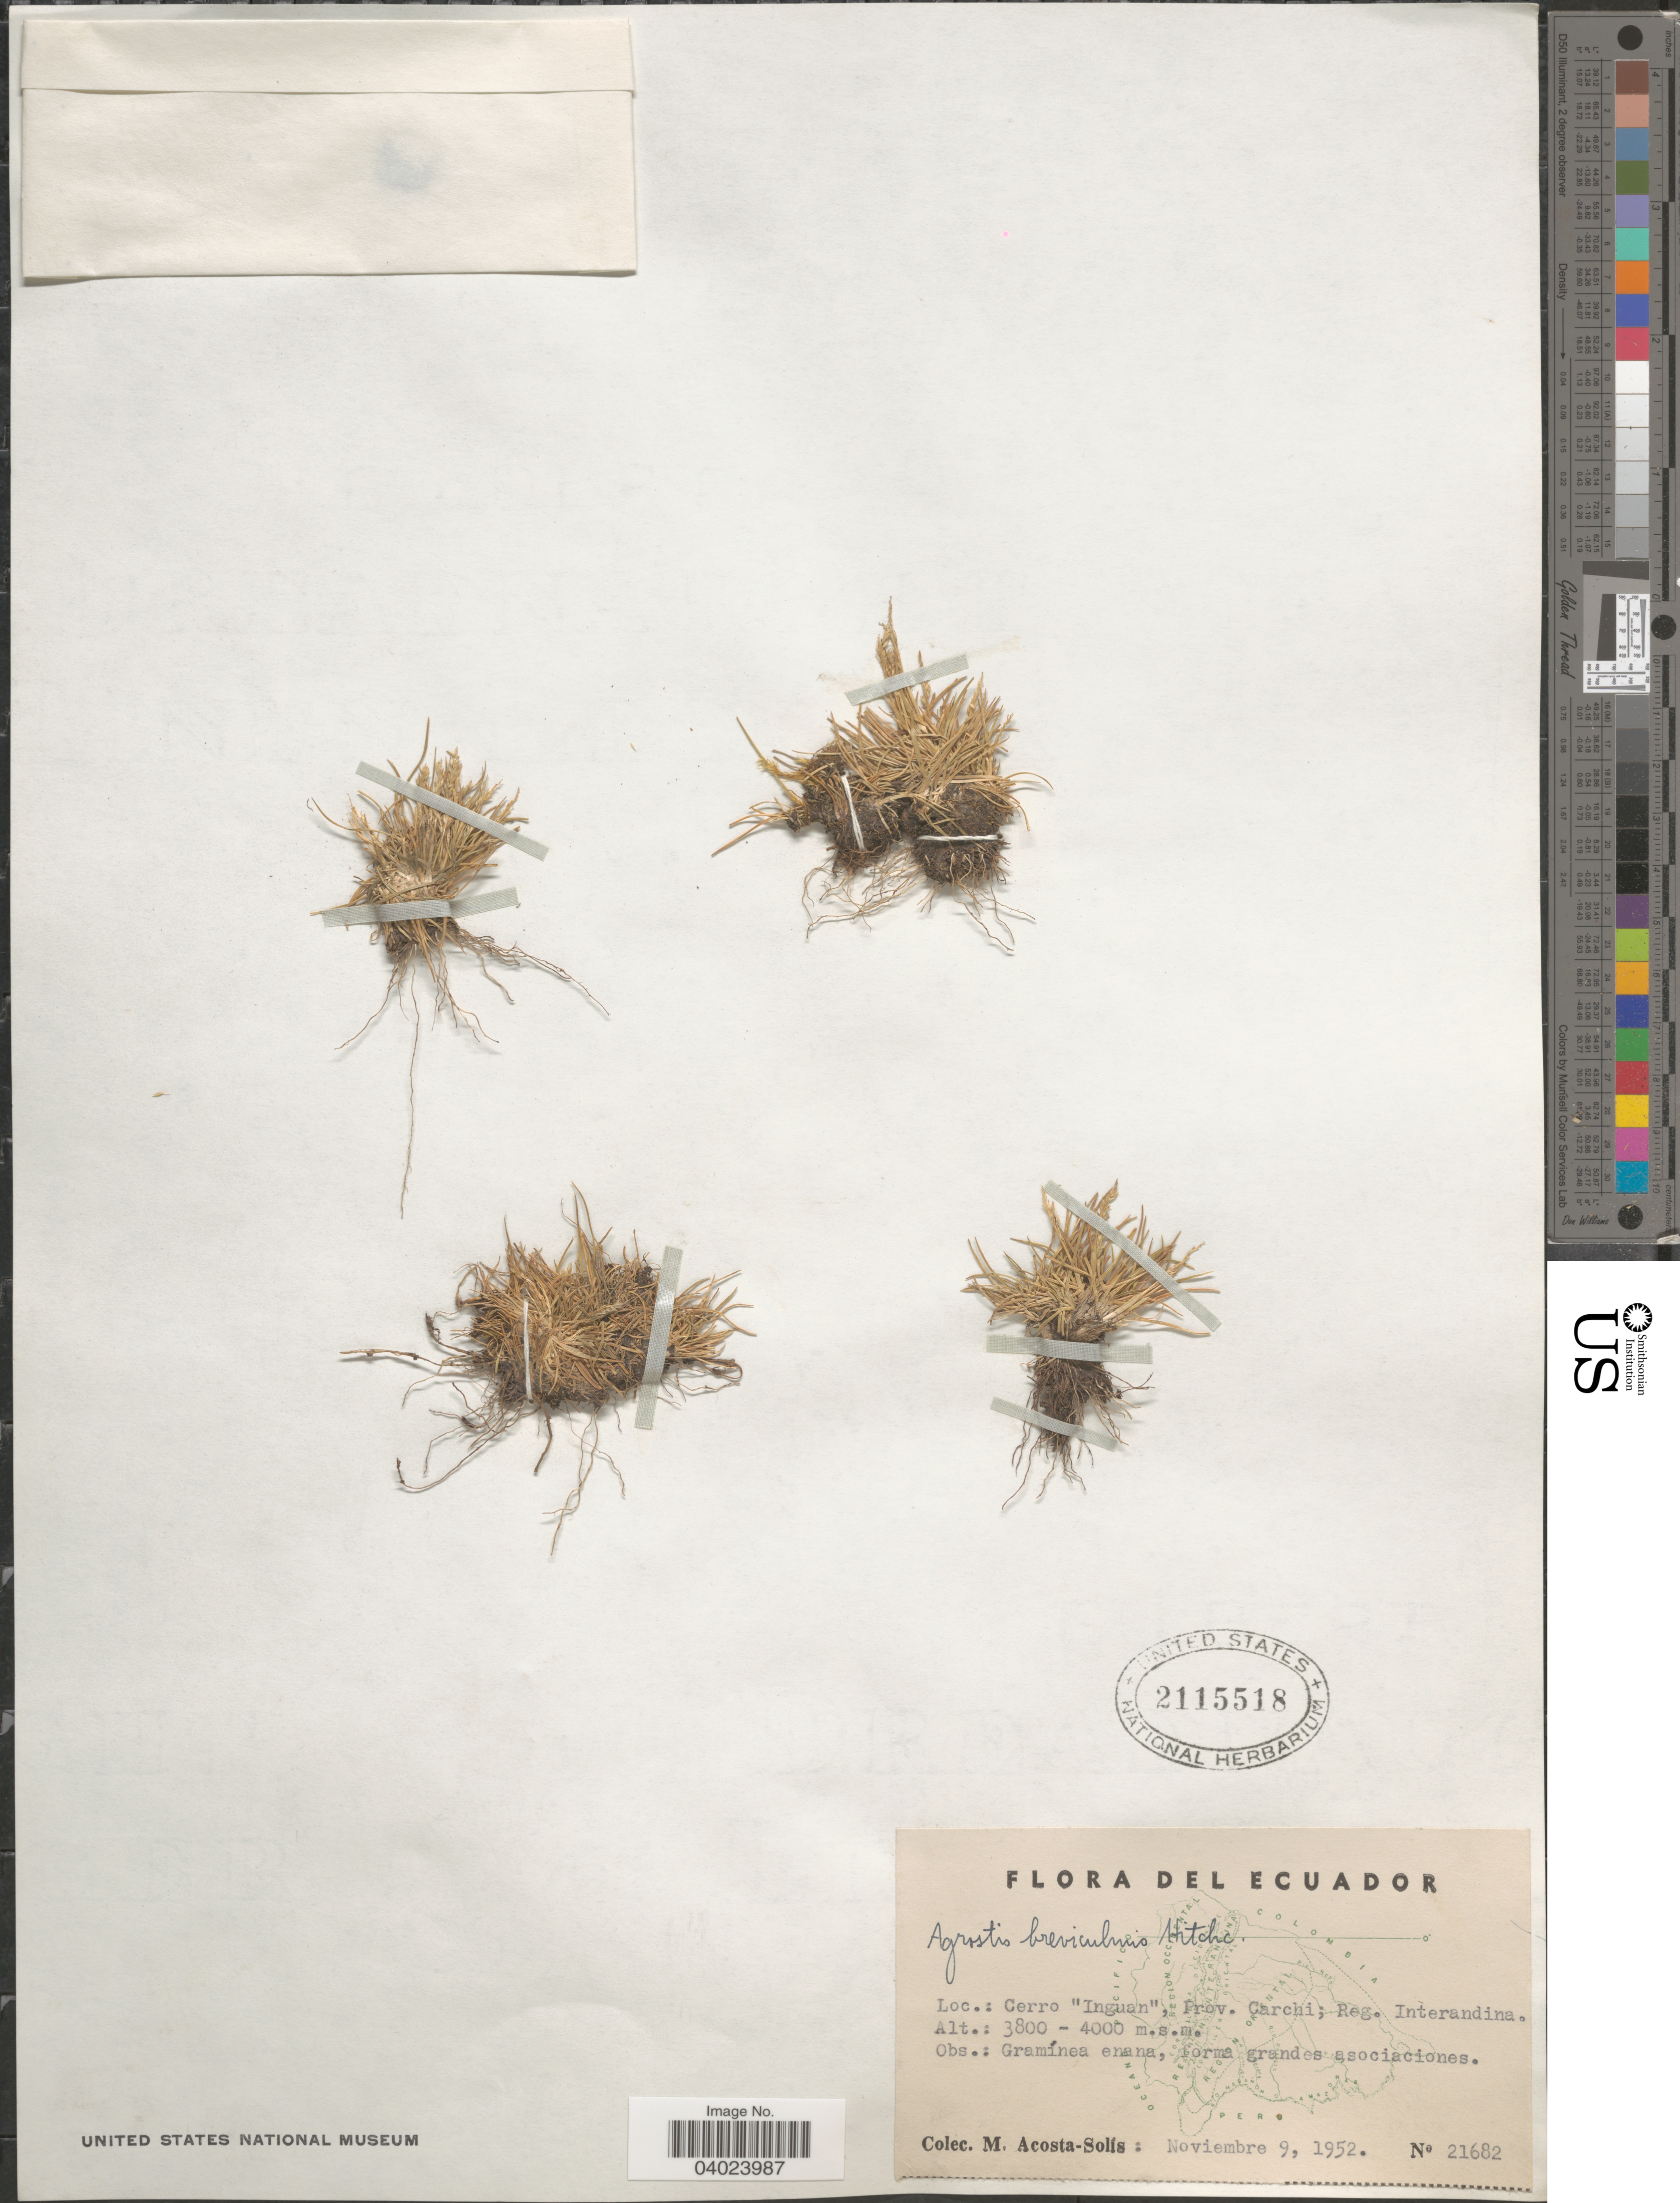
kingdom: Plantae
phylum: Tracheophyta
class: Liliopsida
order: Poales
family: Poaceae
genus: Agrostis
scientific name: Agrostis breviculmis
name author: Hitchc.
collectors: M. Acosta Solis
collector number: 21682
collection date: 1952-11-09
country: Ecuador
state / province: Carchi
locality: Cerro "Inguan"; Reg. Interandina.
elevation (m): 3800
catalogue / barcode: US 2115518